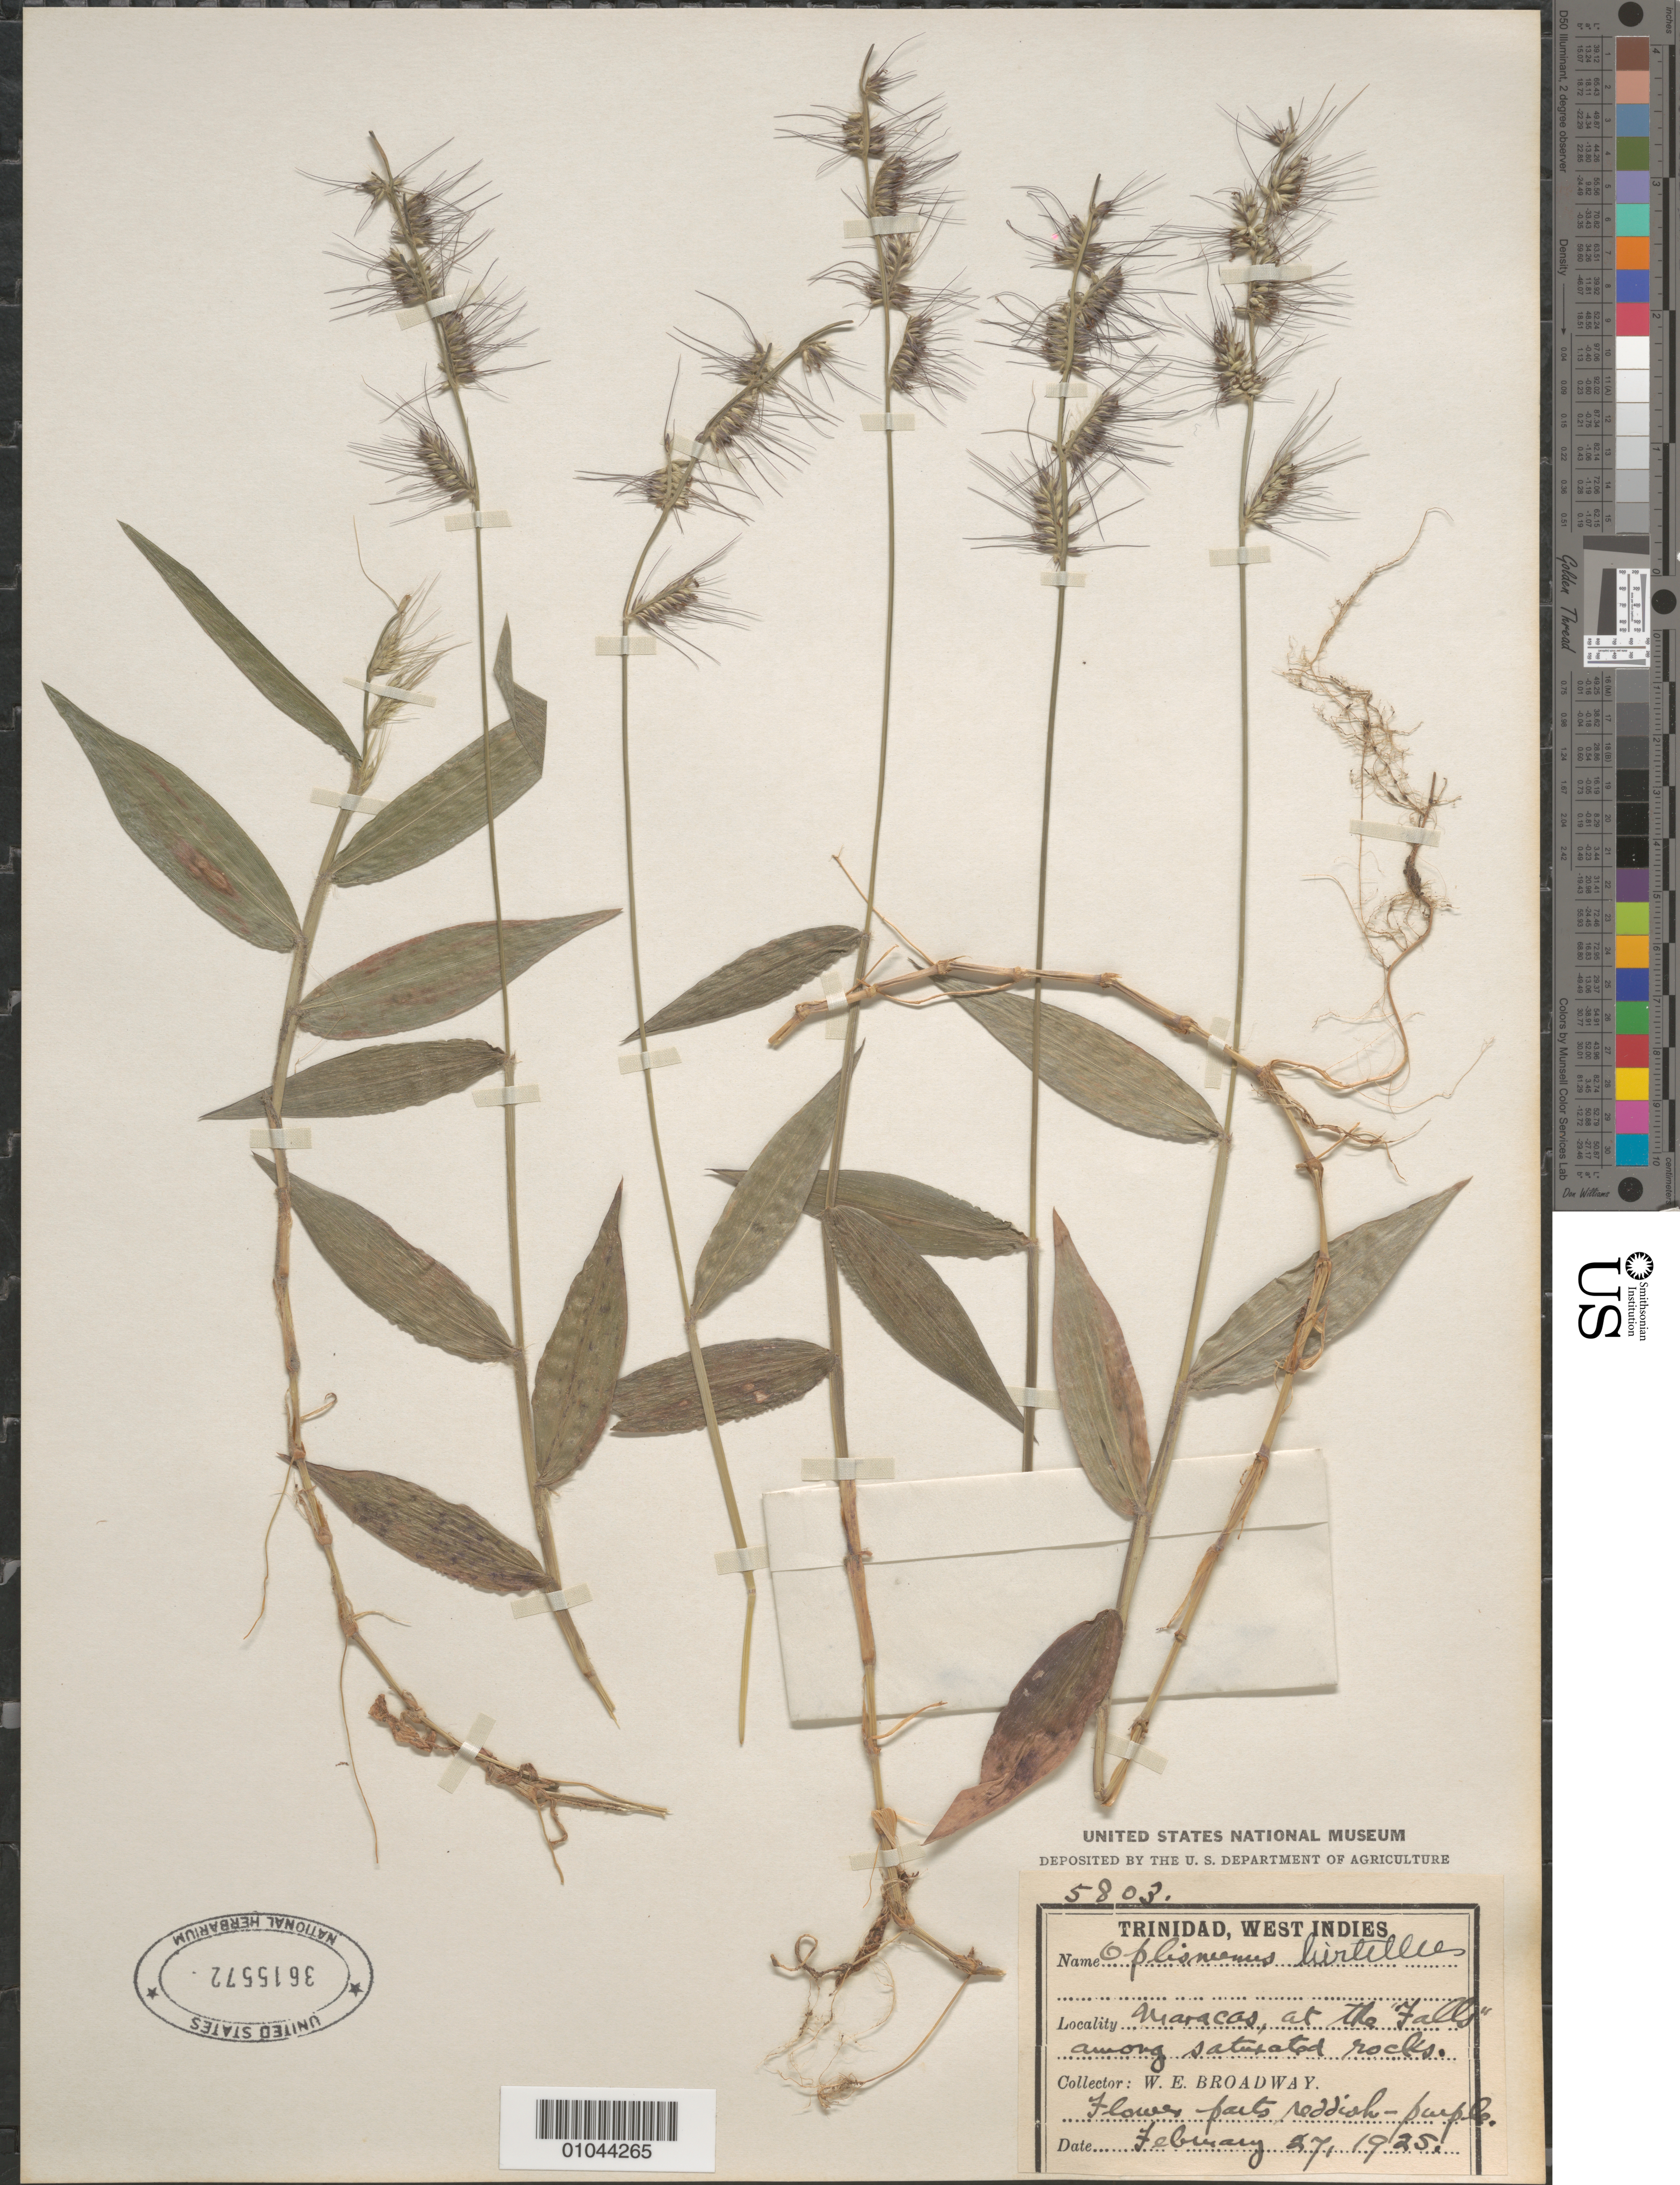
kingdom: Plantae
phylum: Tracheophyta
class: Liliopsida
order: Poales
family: Poaceae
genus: Oplismenus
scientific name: Oplismenus hirtellus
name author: (L.) P. Beauv.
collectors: W. E. Broadway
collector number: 5803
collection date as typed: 27 Feb 1925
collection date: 1925-02-27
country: Trinidad and Tobago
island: Trinidad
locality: Maracas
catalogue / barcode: US 3615572